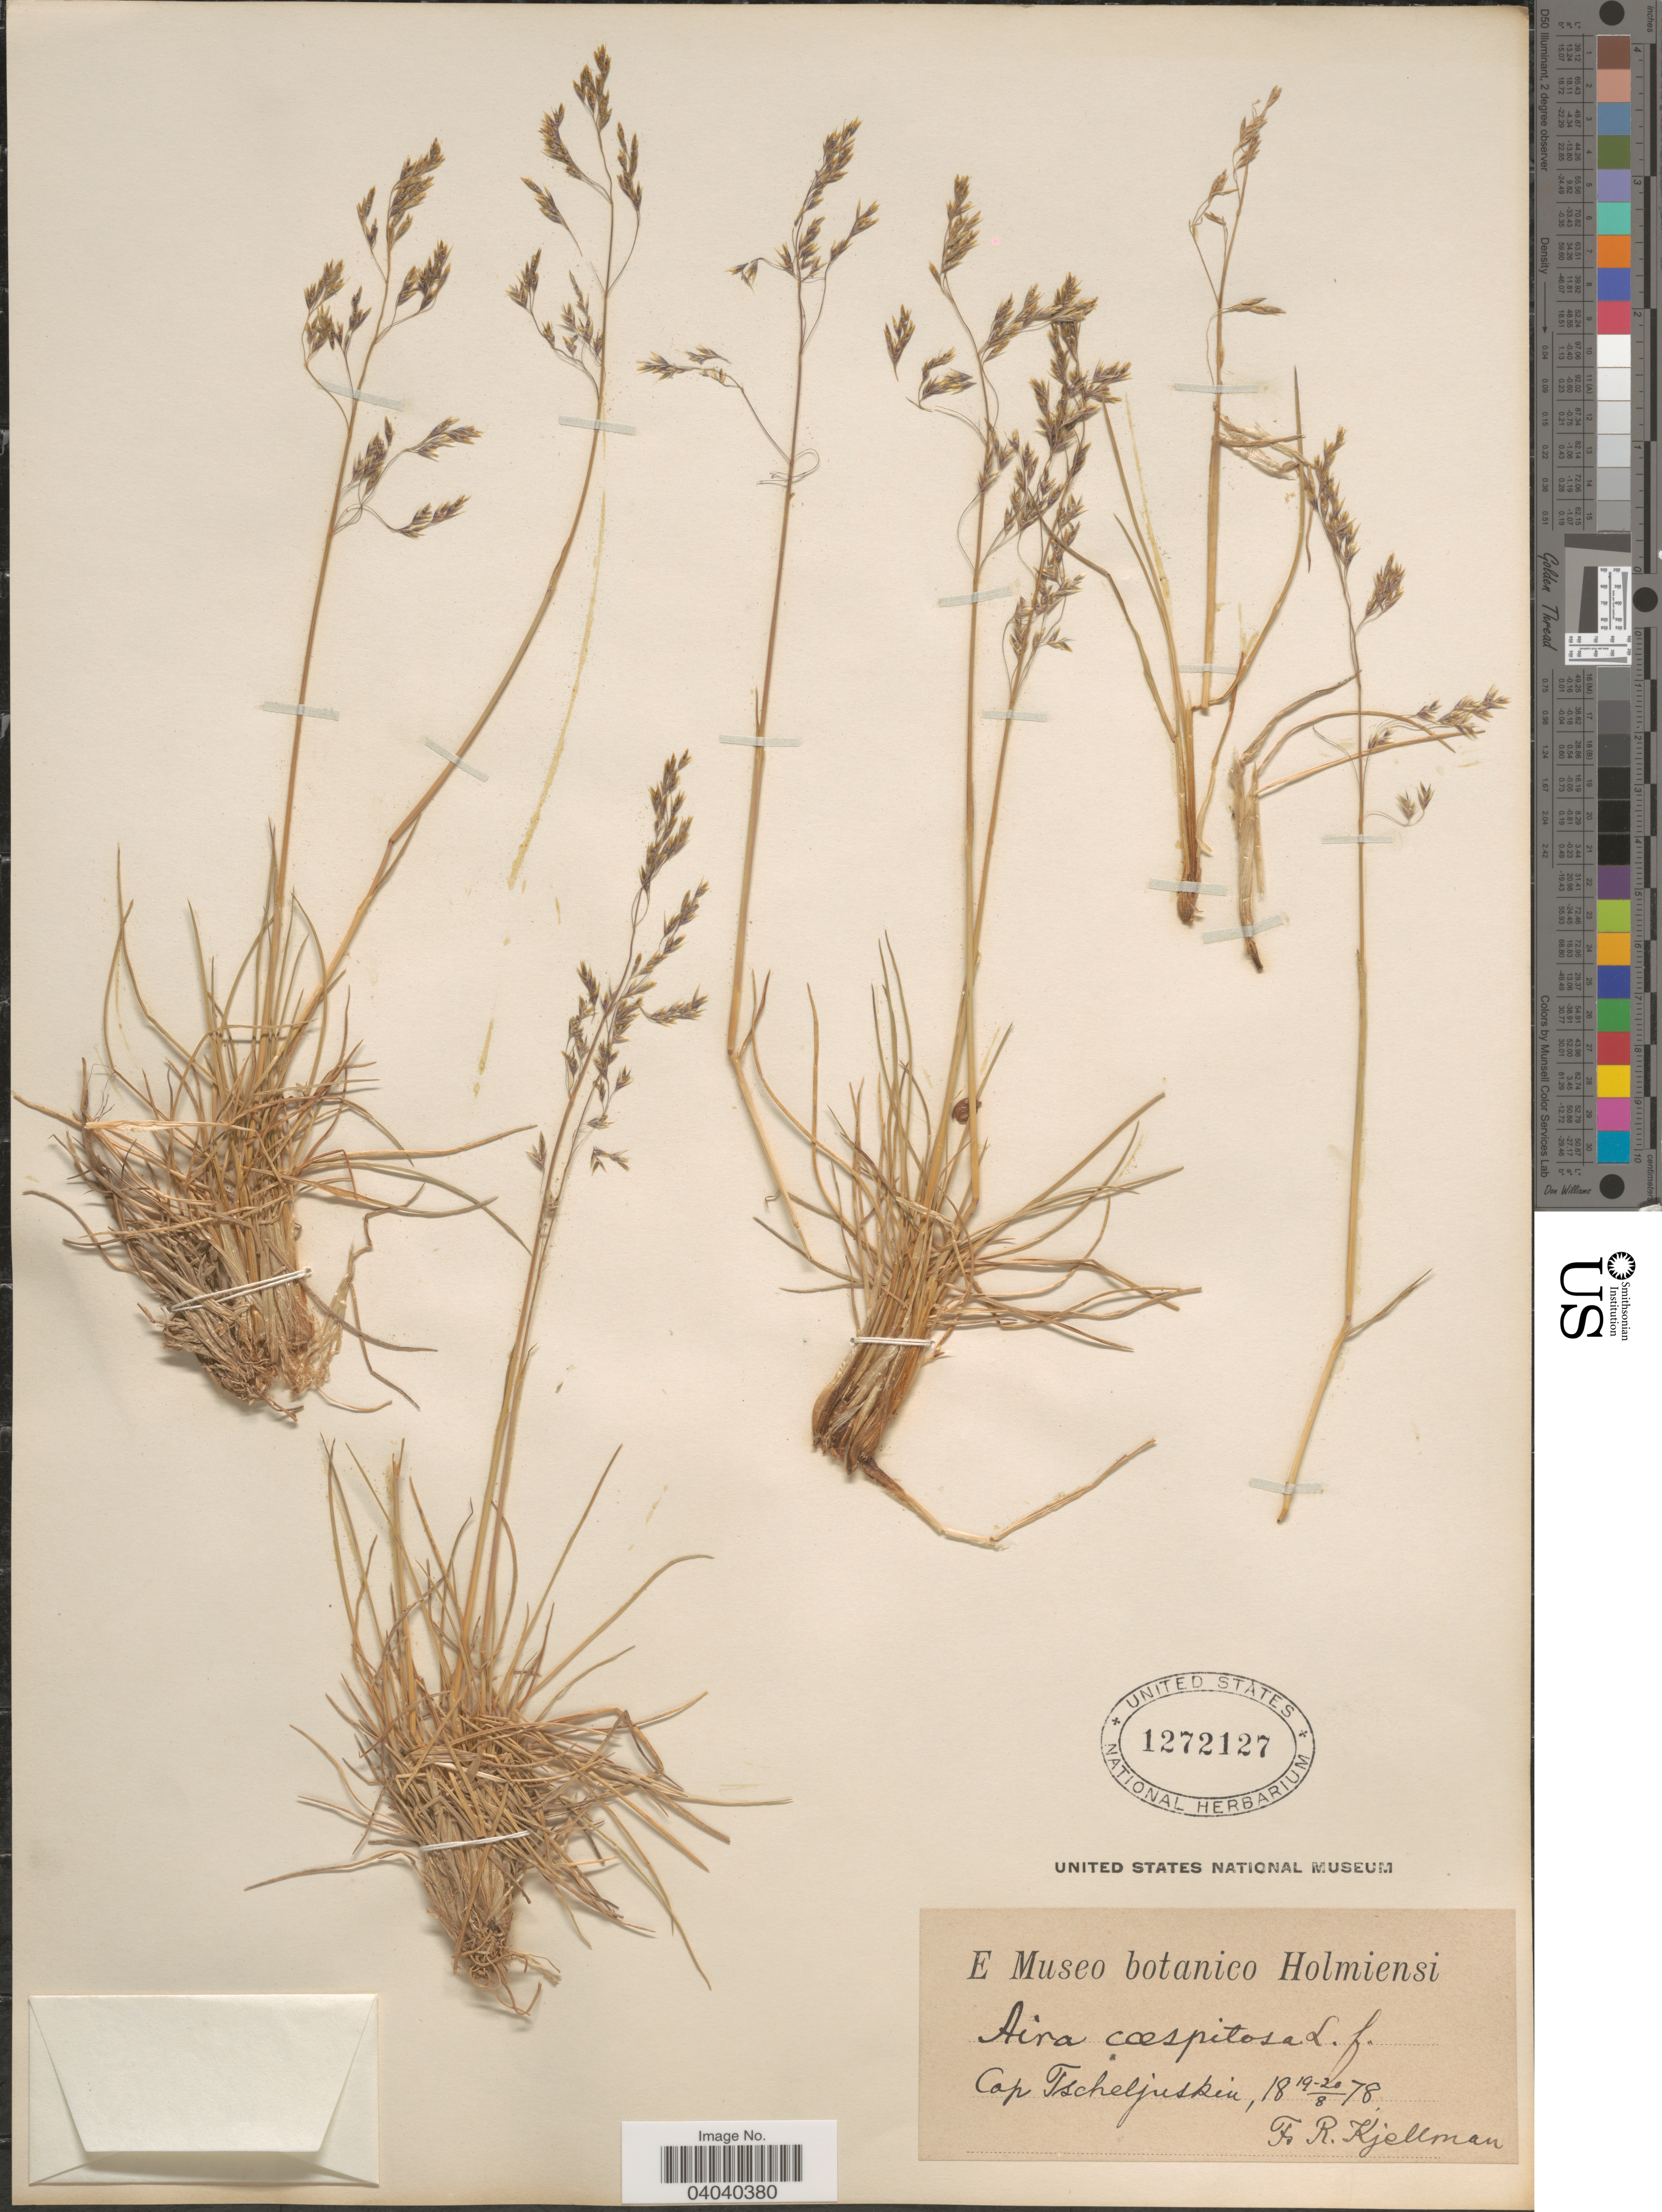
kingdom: Plantae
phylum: Tracheophyta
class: Liliopsida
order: Poales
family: Poaceae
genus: Deschampsia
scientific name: Deschampsia cespitosa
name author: (L.) P. Beauv.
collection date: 1878-08-19/1878-08-20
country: Russian Federation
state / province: Krasnoyarsk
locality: Cap Tscheljuskin.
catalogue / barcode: US 1272127